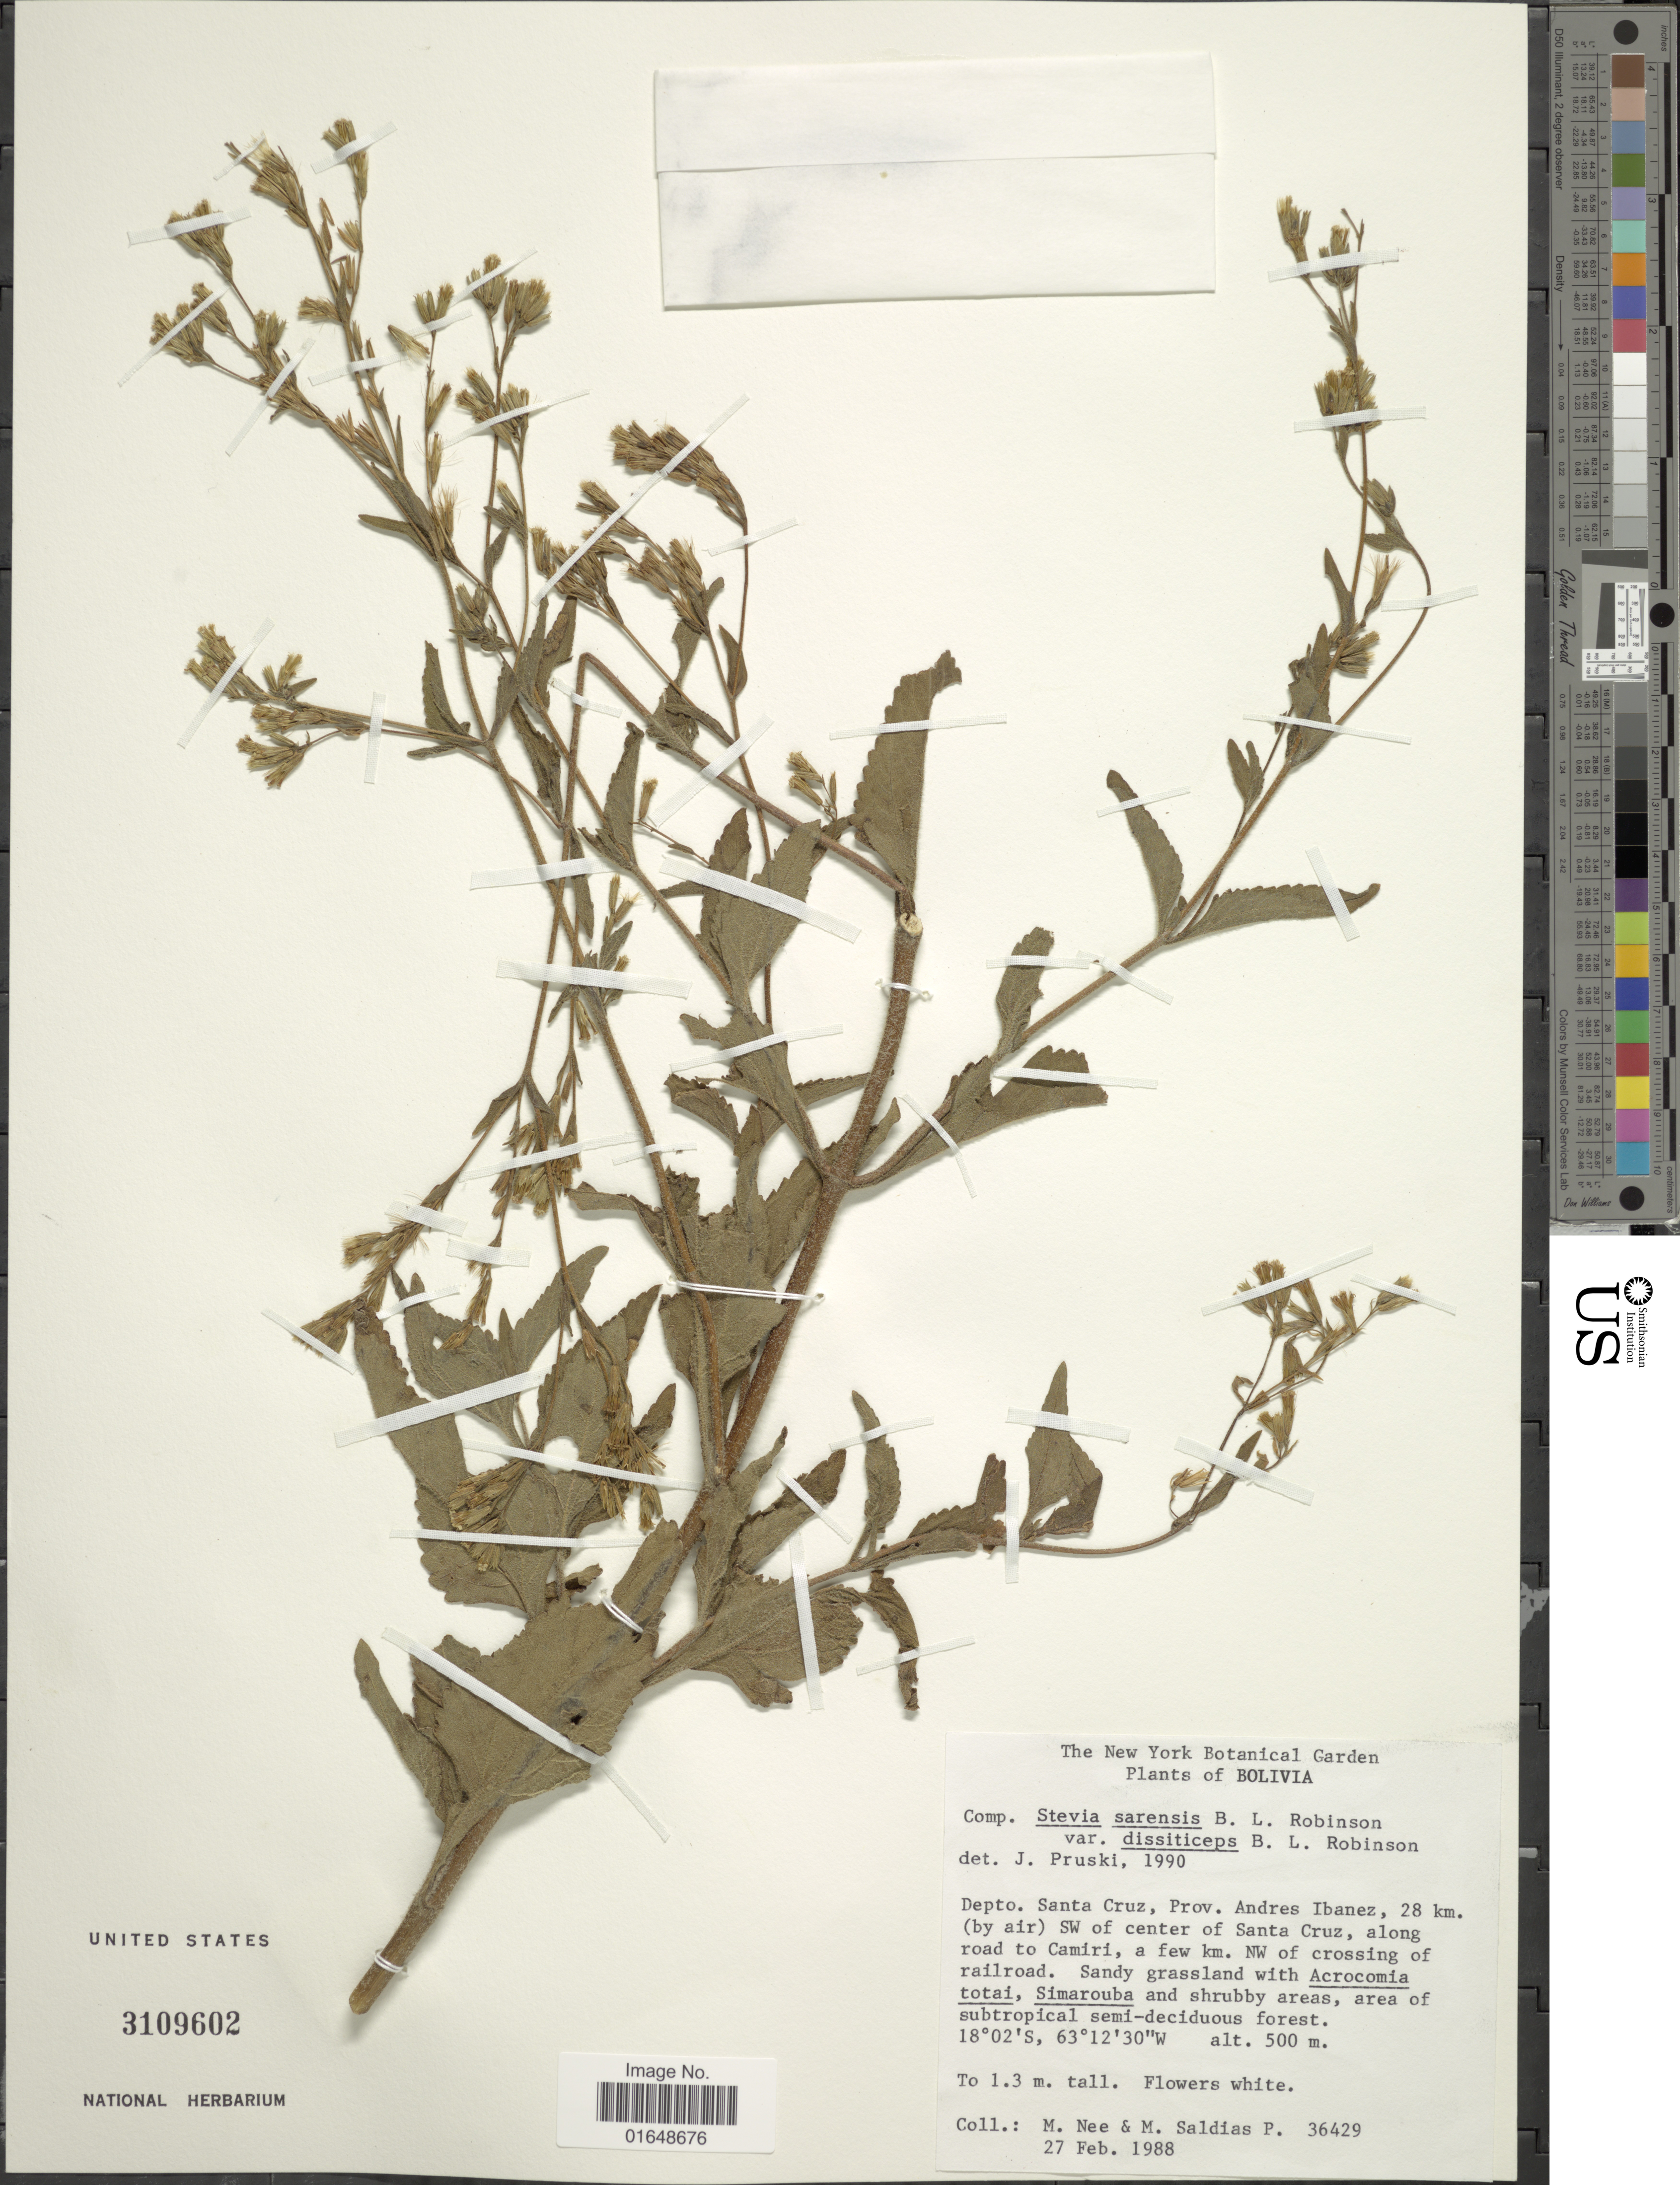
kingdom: Plantae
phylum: Tracheophyta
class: Magnoliopsida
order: Asterales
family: Asteraceae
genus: Stevia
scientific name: Stevia sarensis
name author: B.L. Rob.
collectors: M. Nee & M. Saldias P.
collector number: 36429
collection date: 1988-02-27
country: Bolivia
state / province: Santa Cruz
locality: Depto. Santa Cruz, Prov. Andres Ibanez, 28 km. (by air) SW of center of Santa Cruz, along road to Camiri, a few km. NW of crossing of railroad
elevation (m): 500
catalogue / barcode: US 3109602